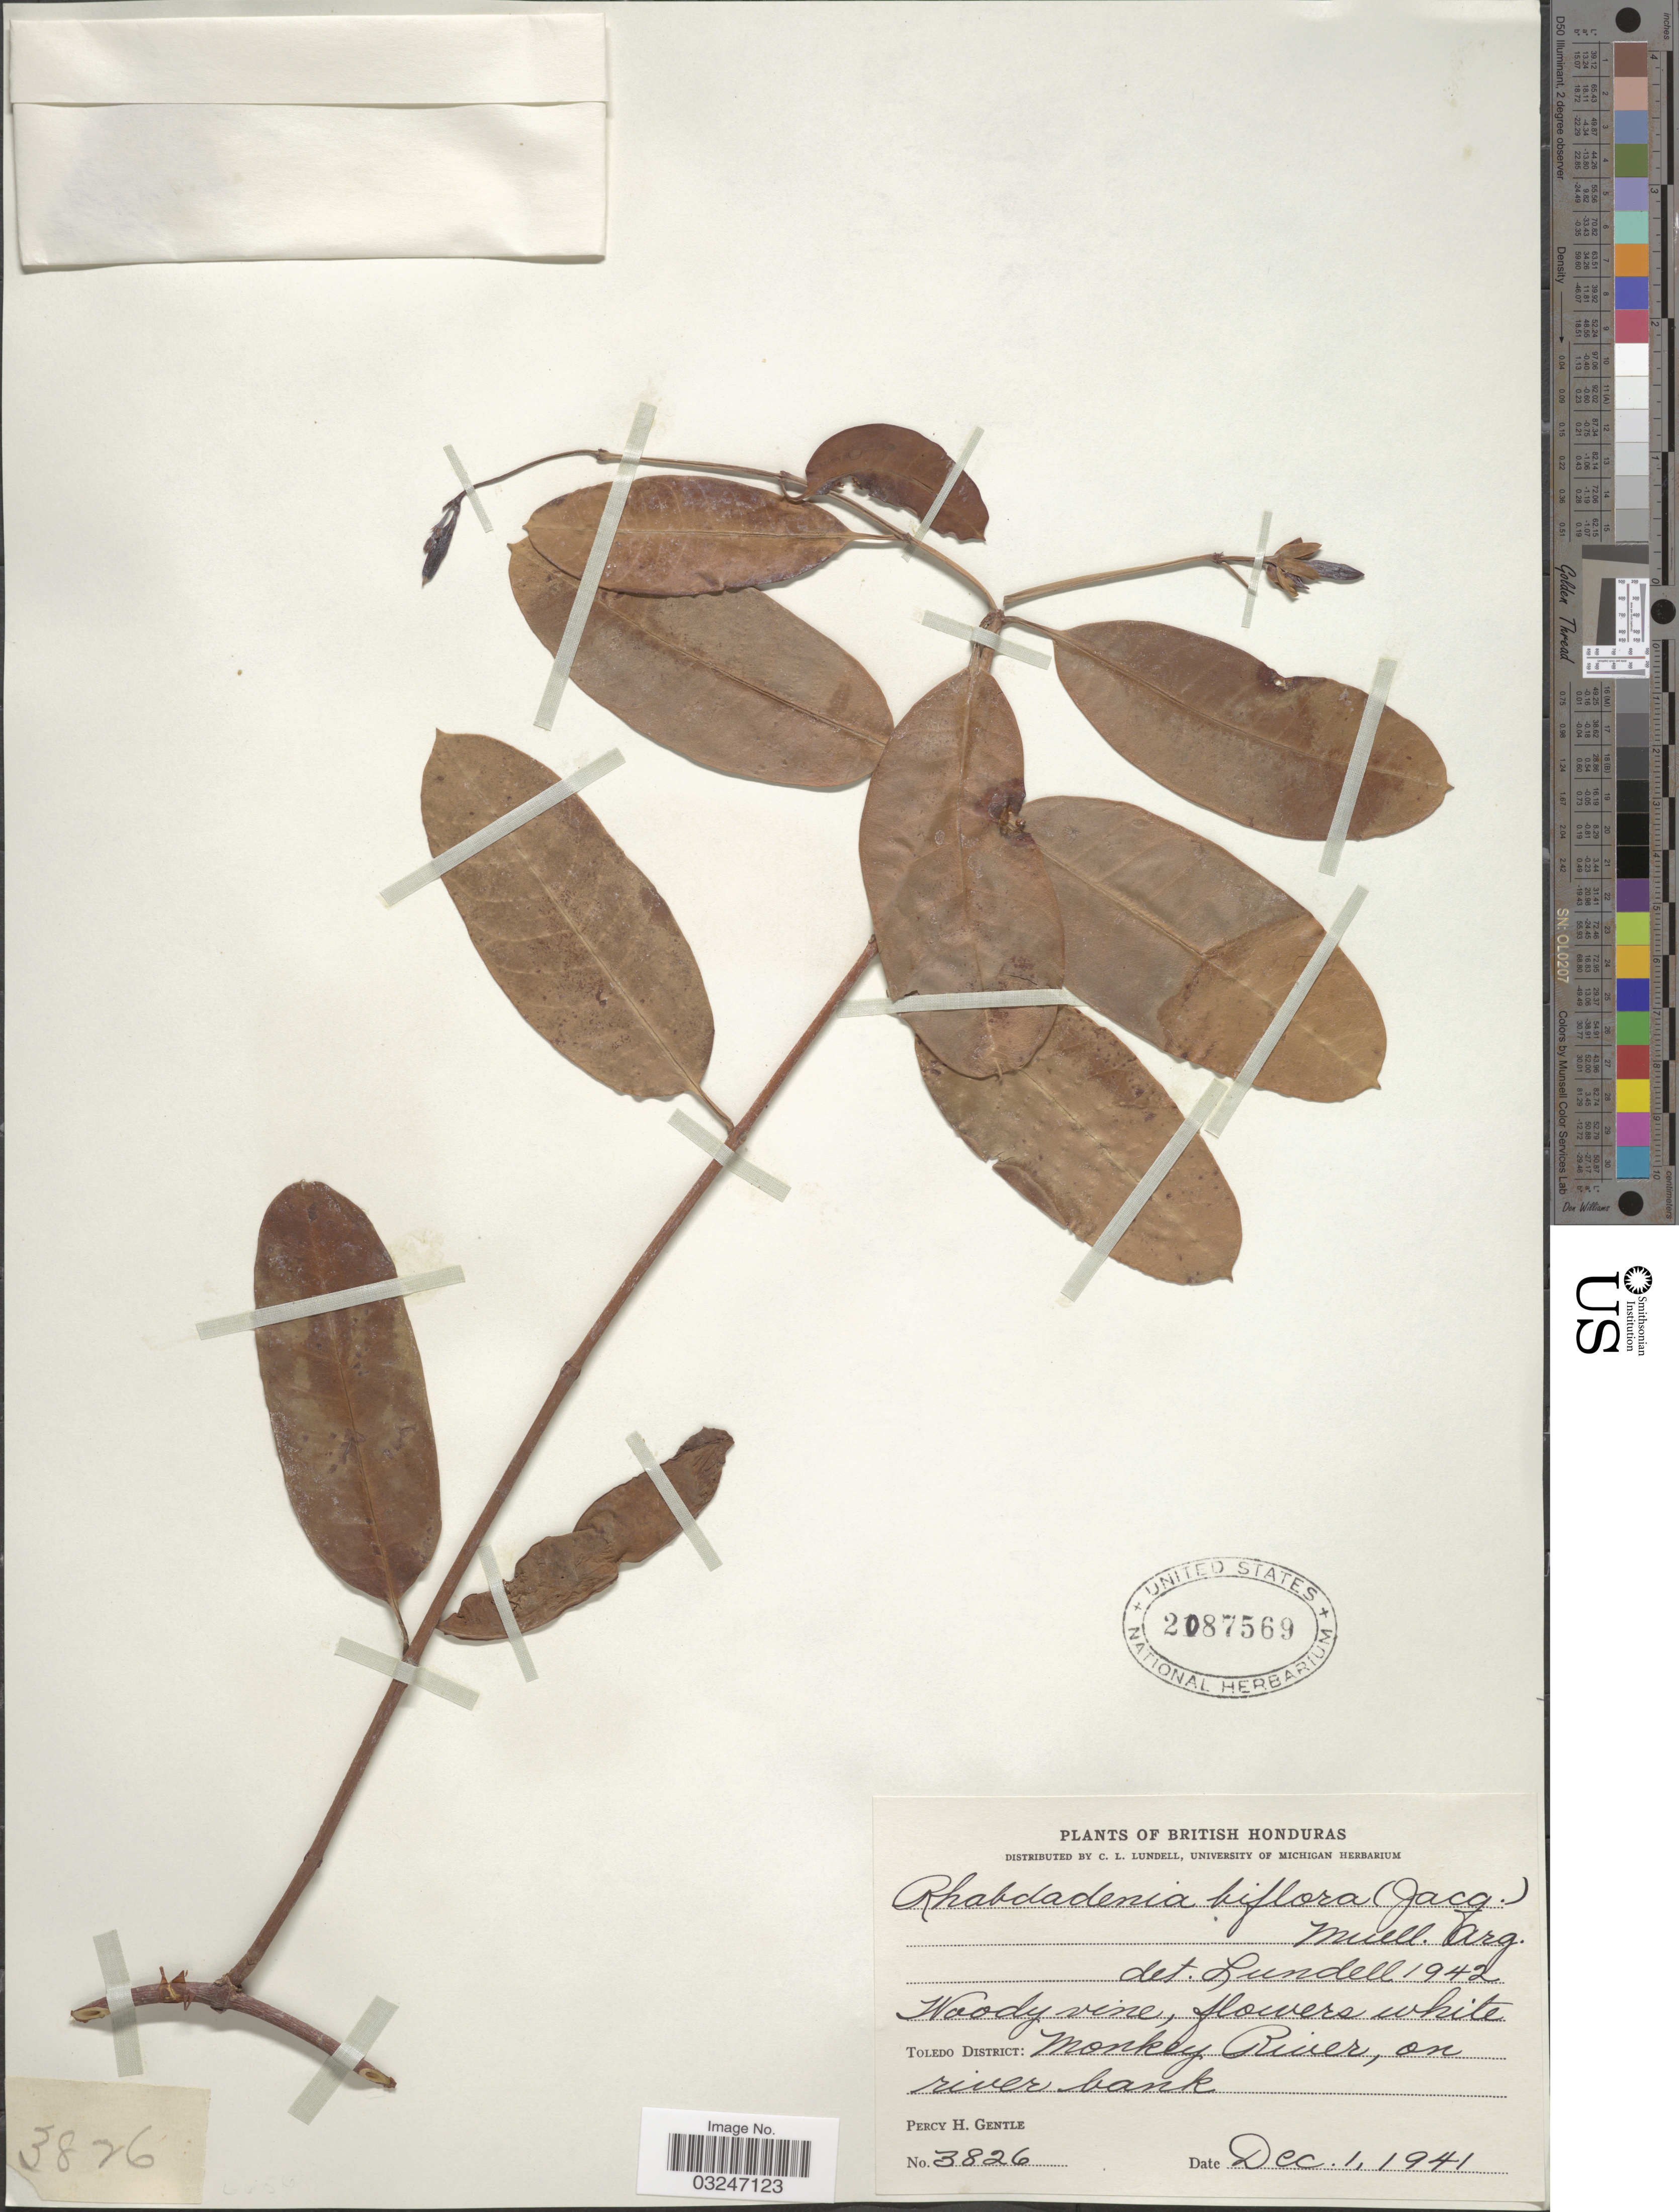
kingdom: Plantae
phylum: Tracheophyta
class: Magnoliopsida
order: Gentianales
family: Apocynaceae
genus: Rhabdadenia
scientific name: Rhabdadenia biflora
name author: (Jacq.) Müll. Arg.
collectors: P. H. Gentle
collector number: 3826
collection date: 1941-12-01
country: Belize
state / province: Toledo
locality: British Honduras. Toledo District: Monkey River, on river bank.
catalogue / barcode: US 2087569